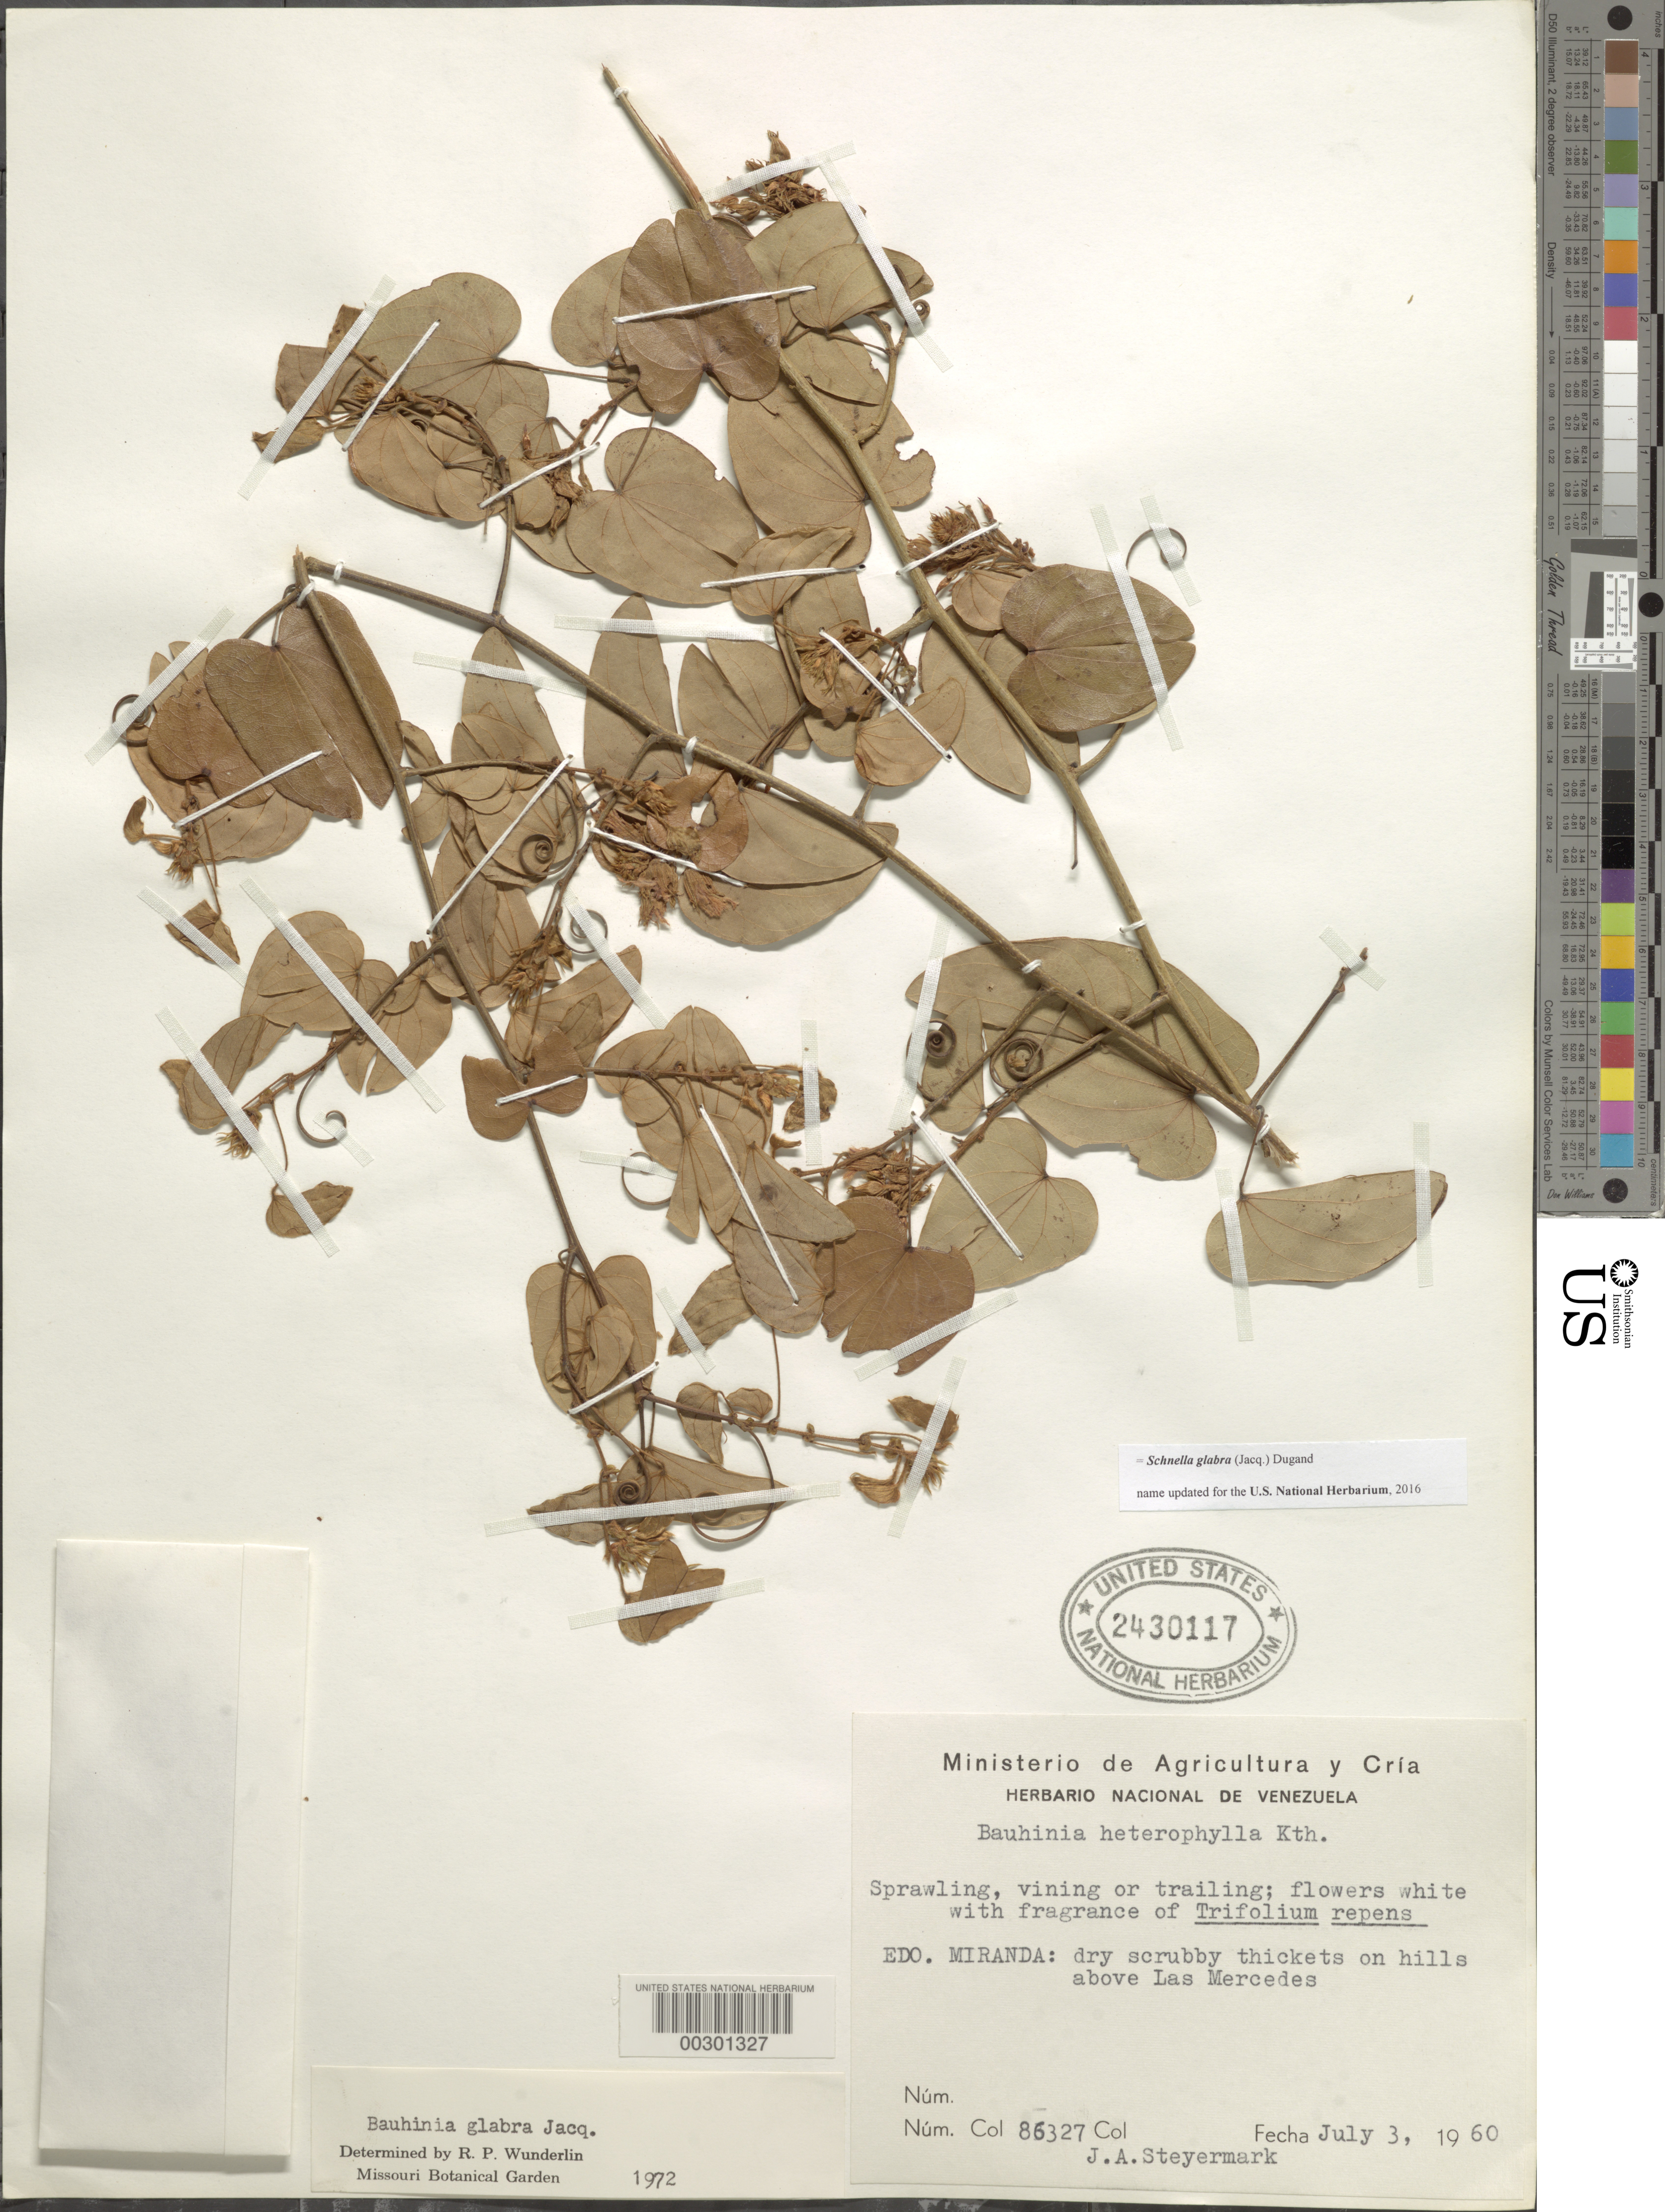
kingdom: Plantae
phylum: Tracheophyta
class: Magnoliopsida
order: Fabales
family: Fabaceae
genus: Schnella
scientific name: Schnella glabra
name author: (Jacq.) Dugand G.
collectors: J. Steyermark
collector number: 86327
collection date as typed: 03 Jul 1960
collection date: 1960-07-03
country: Venezuela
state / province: Miranda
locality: Above Las Merceds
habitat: Dry schrubby thickets on lhimms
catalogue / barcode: US 2430117